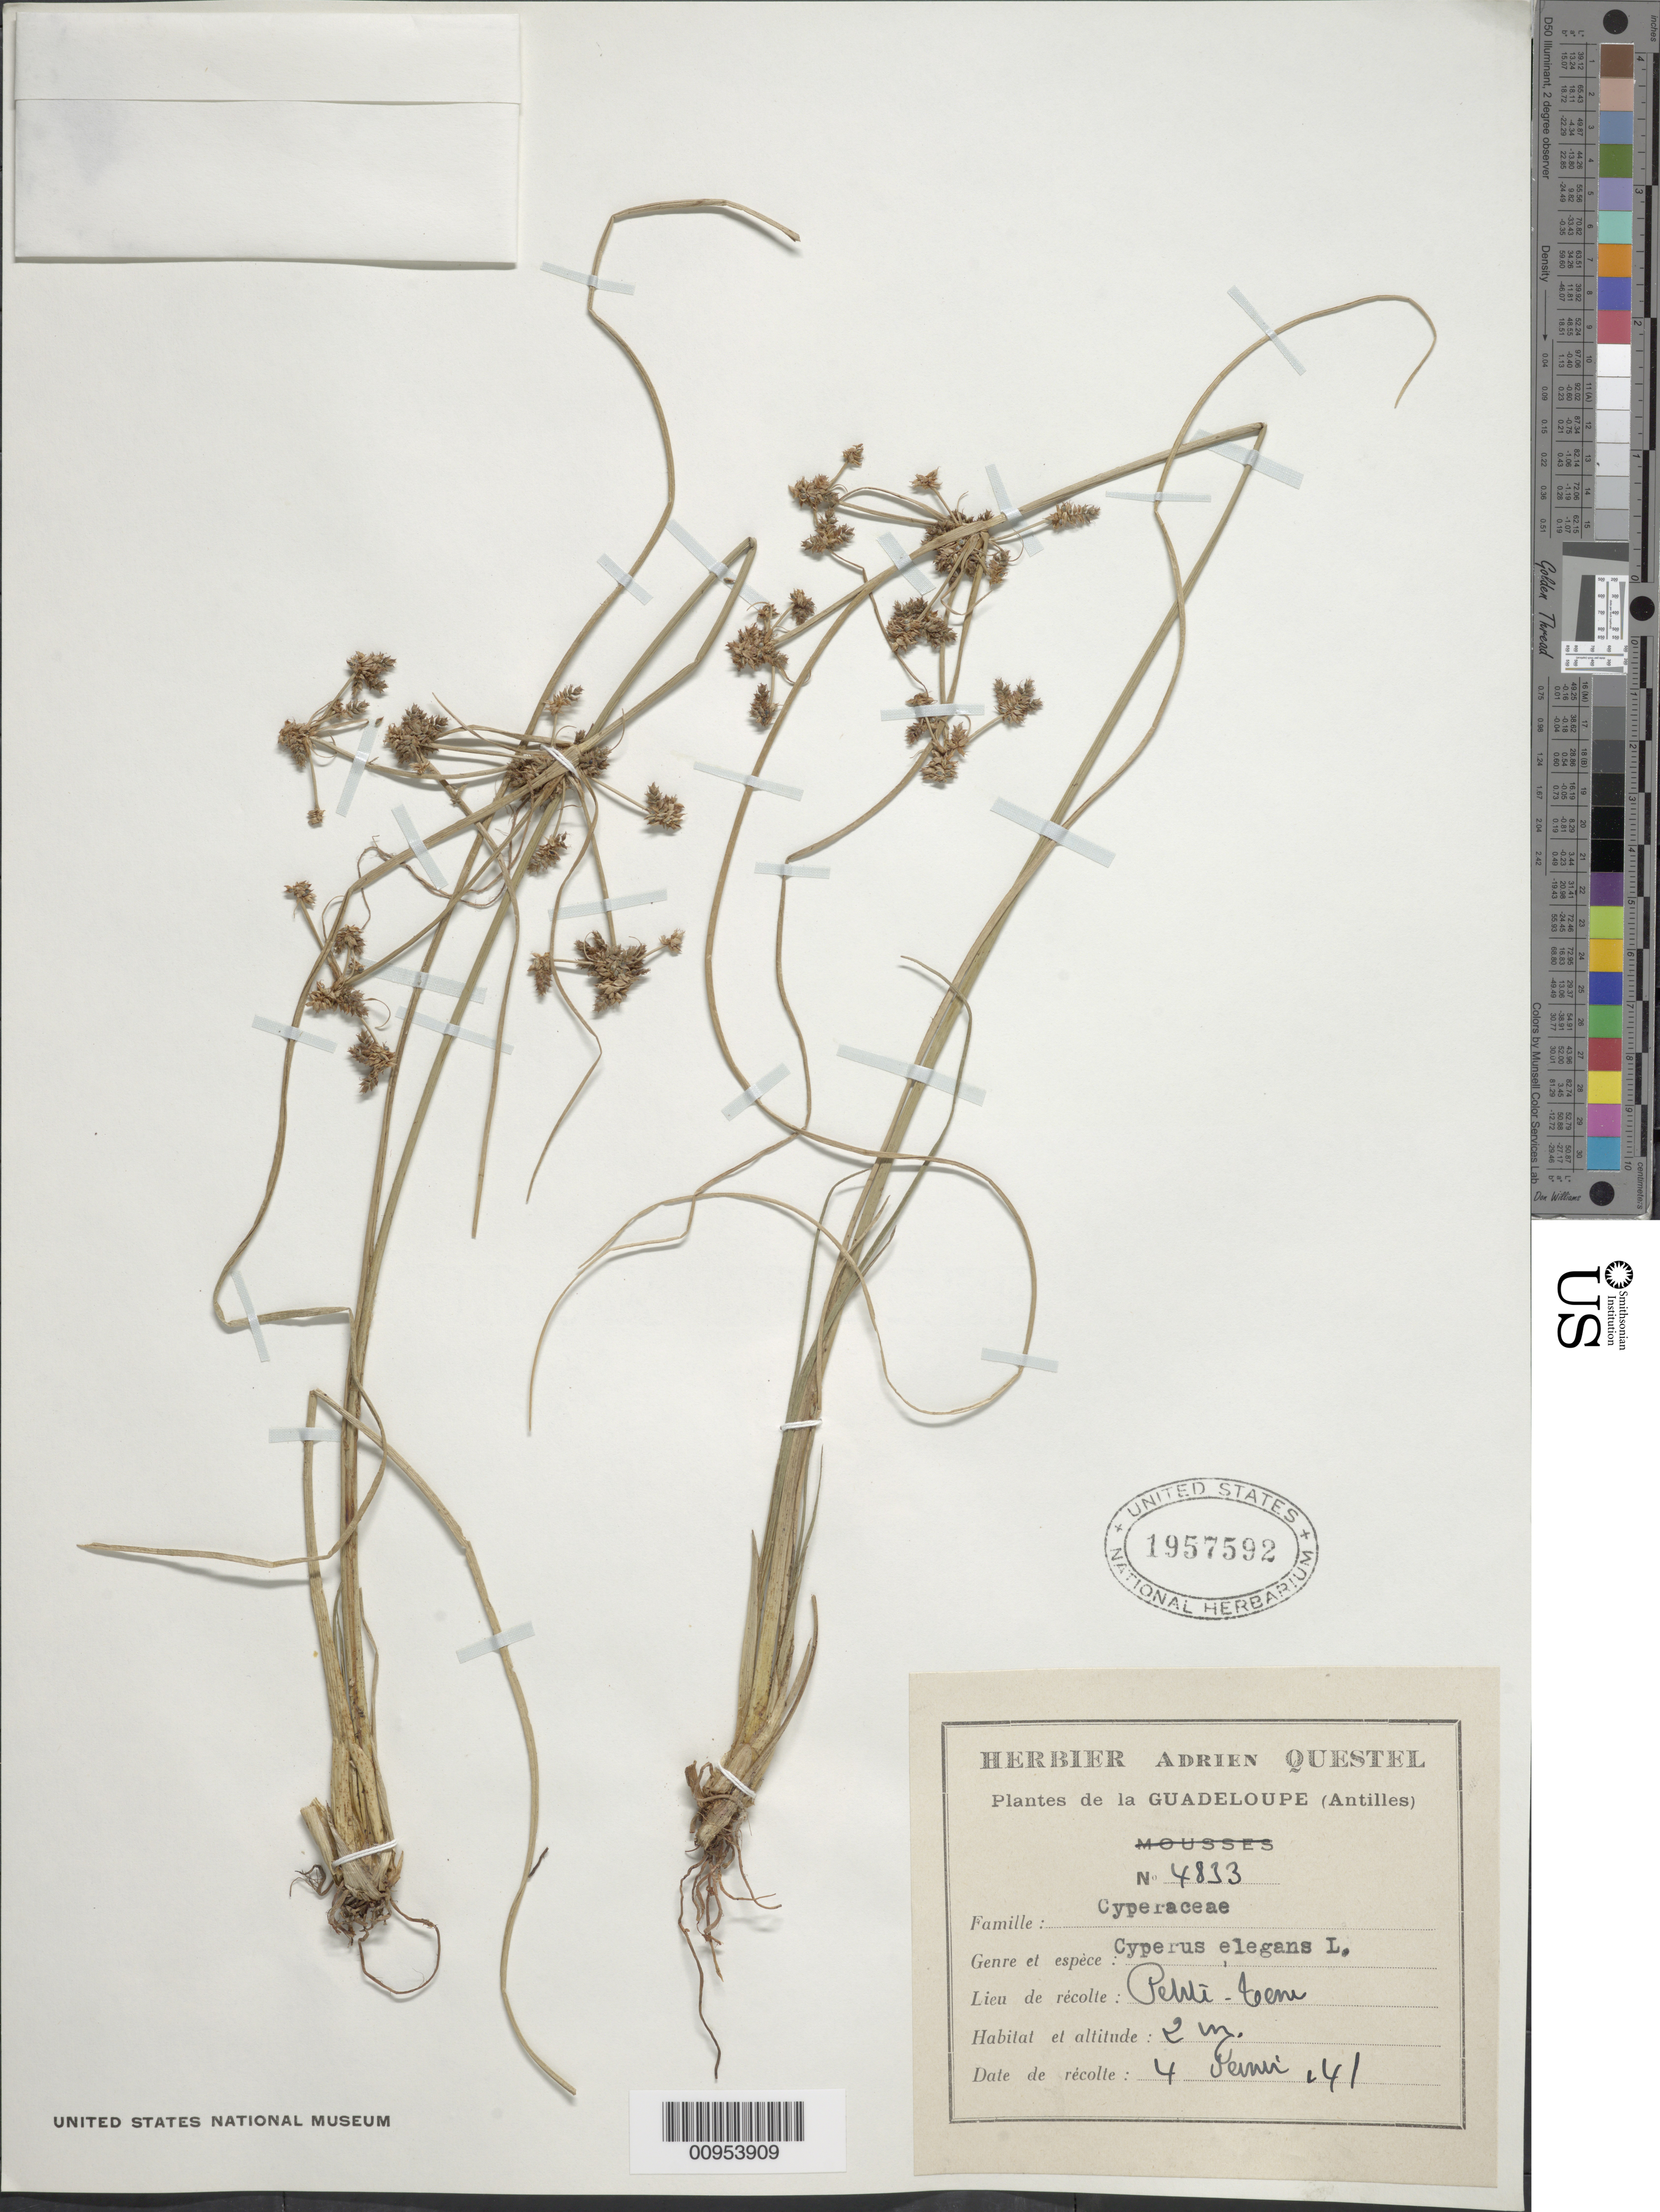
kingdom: Plantae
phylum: Tracheophyta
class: Liliopsida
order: Poales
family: Cyperaceae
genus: Cyperus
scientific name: Cyperus elegans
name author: L.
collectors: A. Questel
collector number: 4833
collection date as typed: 04 Feb 1941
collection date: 1941-02-04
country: Guadeloupe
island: Petite Terre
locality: Petite "Gene"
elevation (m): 2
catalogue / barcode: US 1957592